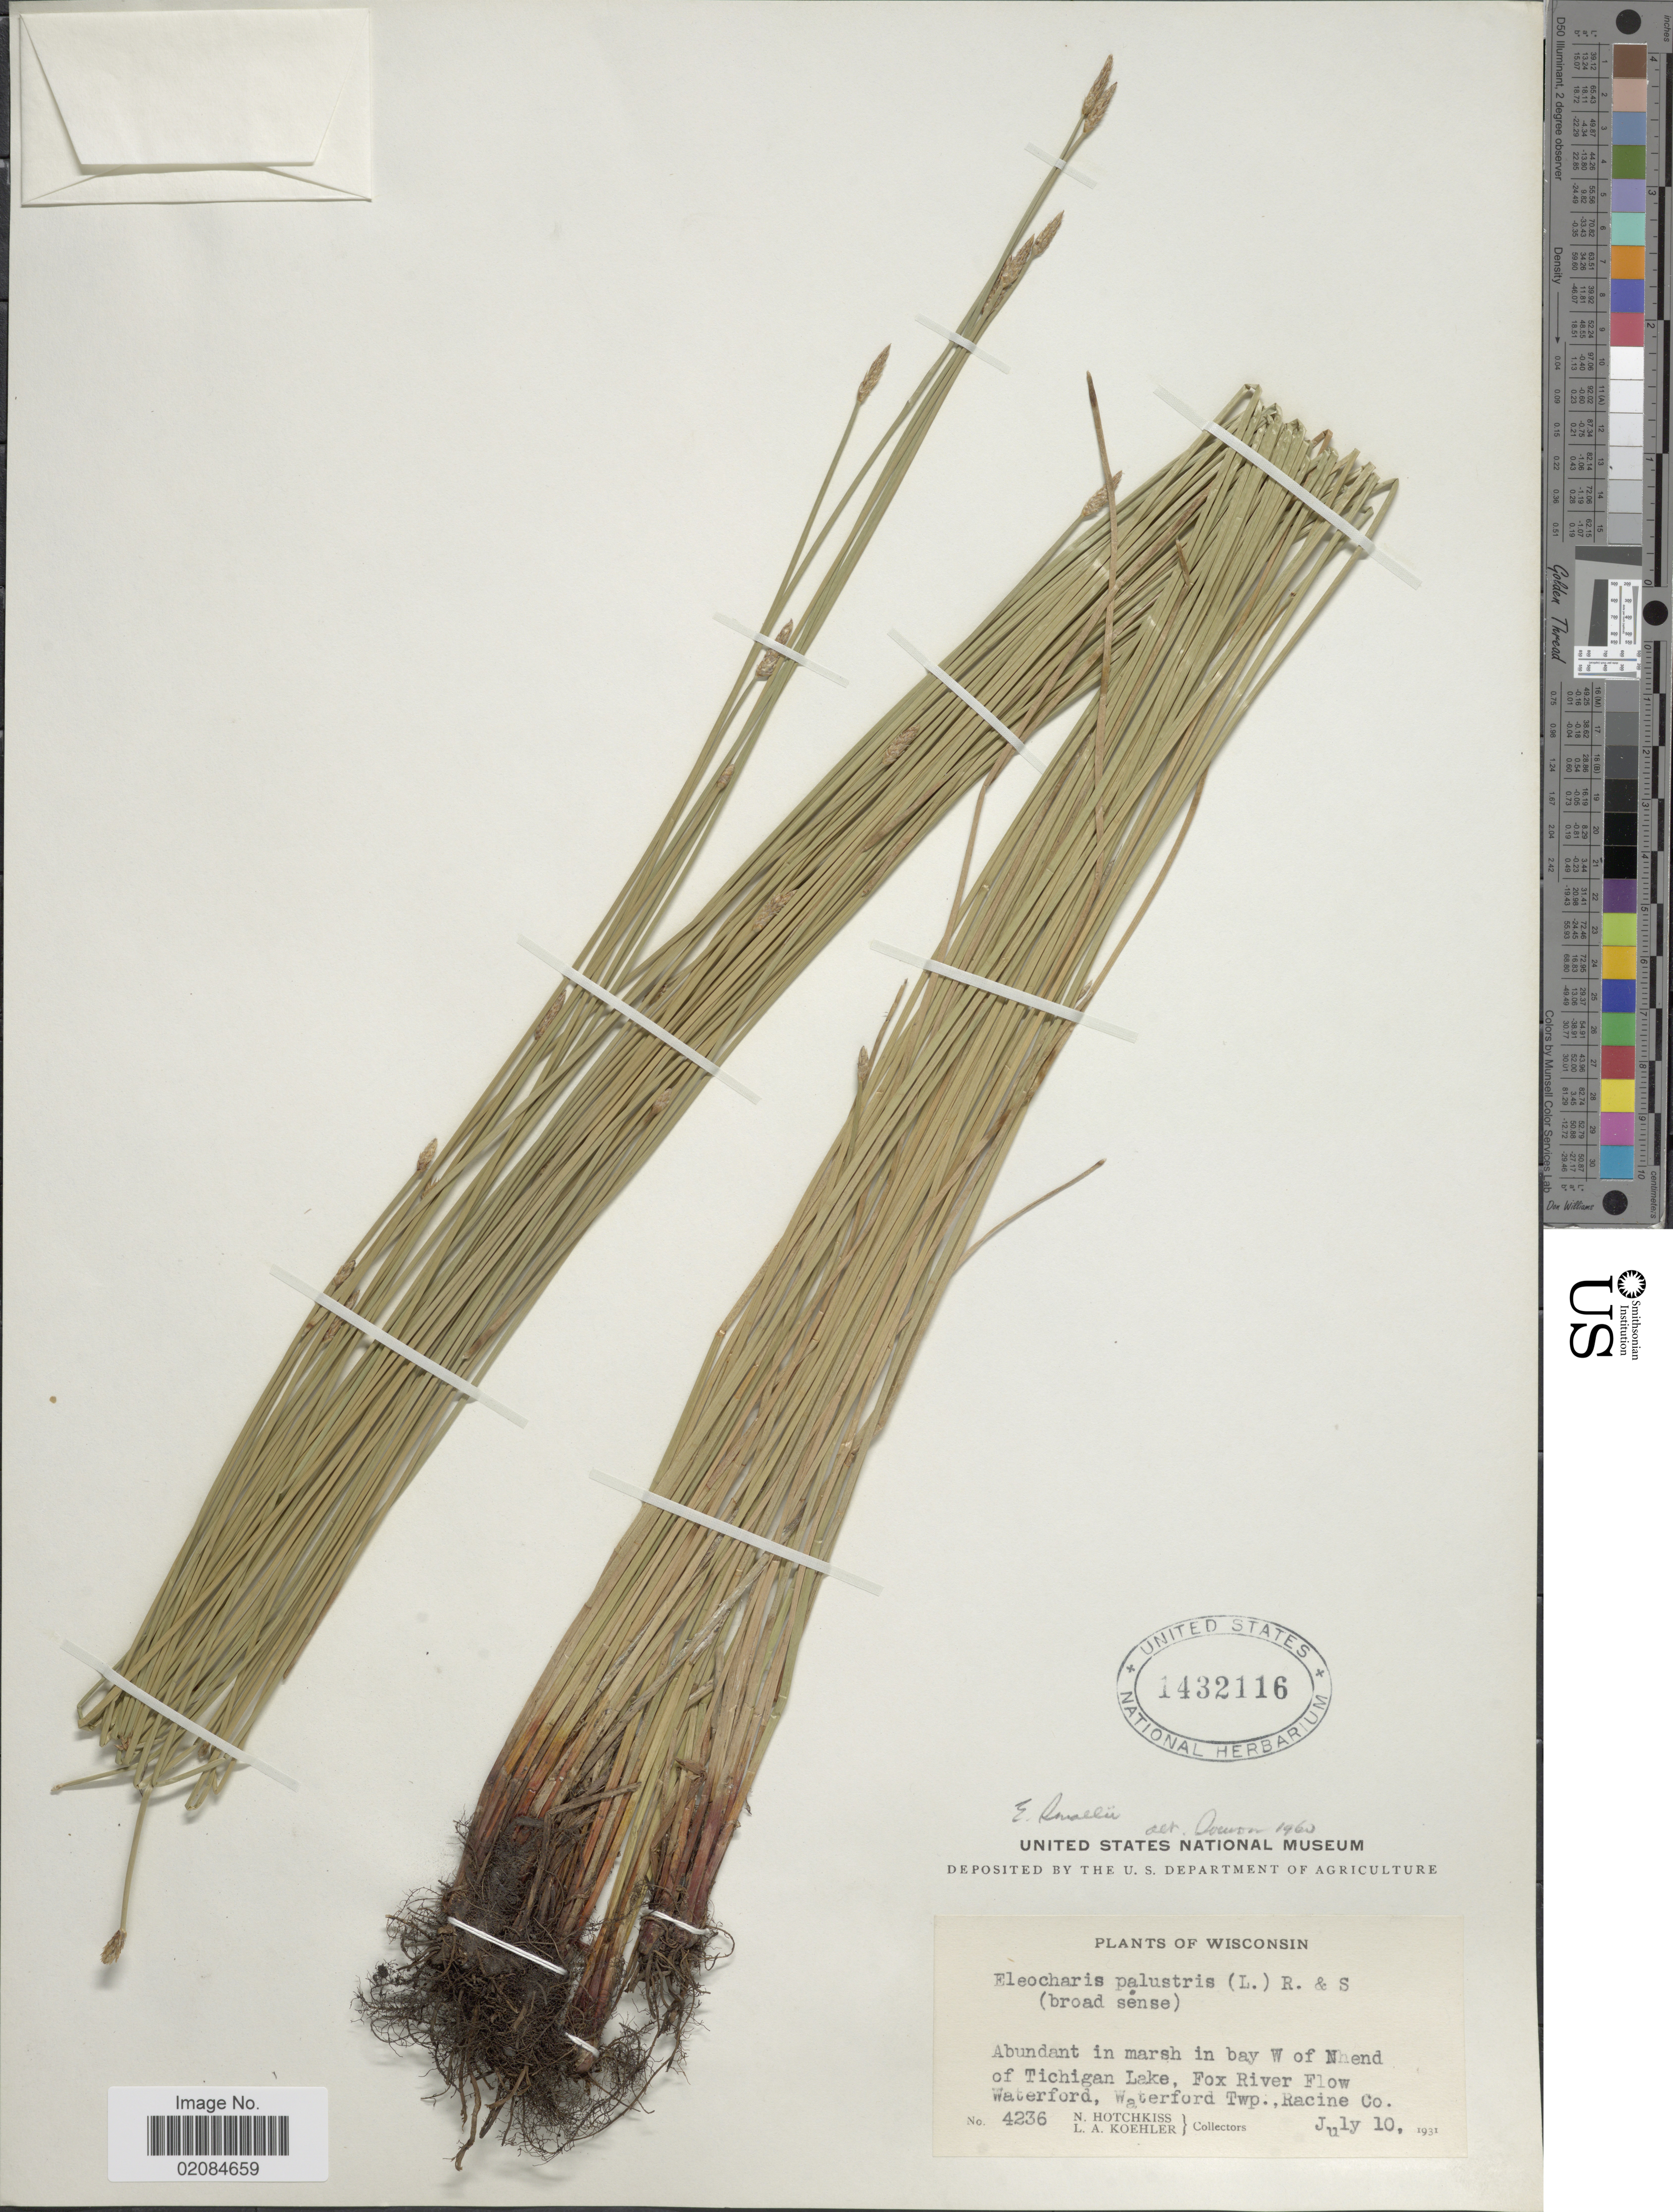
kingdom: Plantae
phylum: Tracheophyta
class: Liliopsida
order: Poales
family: Cyperaceae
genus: Eleocharis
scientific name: Eleocharis palustris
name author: (L.) Roem. & Schult.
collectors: N. Hotchkiss & L. Koehler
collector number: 4236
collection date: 1931-07-10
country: United States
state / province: Wisconsin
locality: Abundant in marsh in bay W of N end of Tichigan Lake, Fox River Flow Waterford, Waterford Twp., Racine Co.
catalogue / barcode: US 1432116